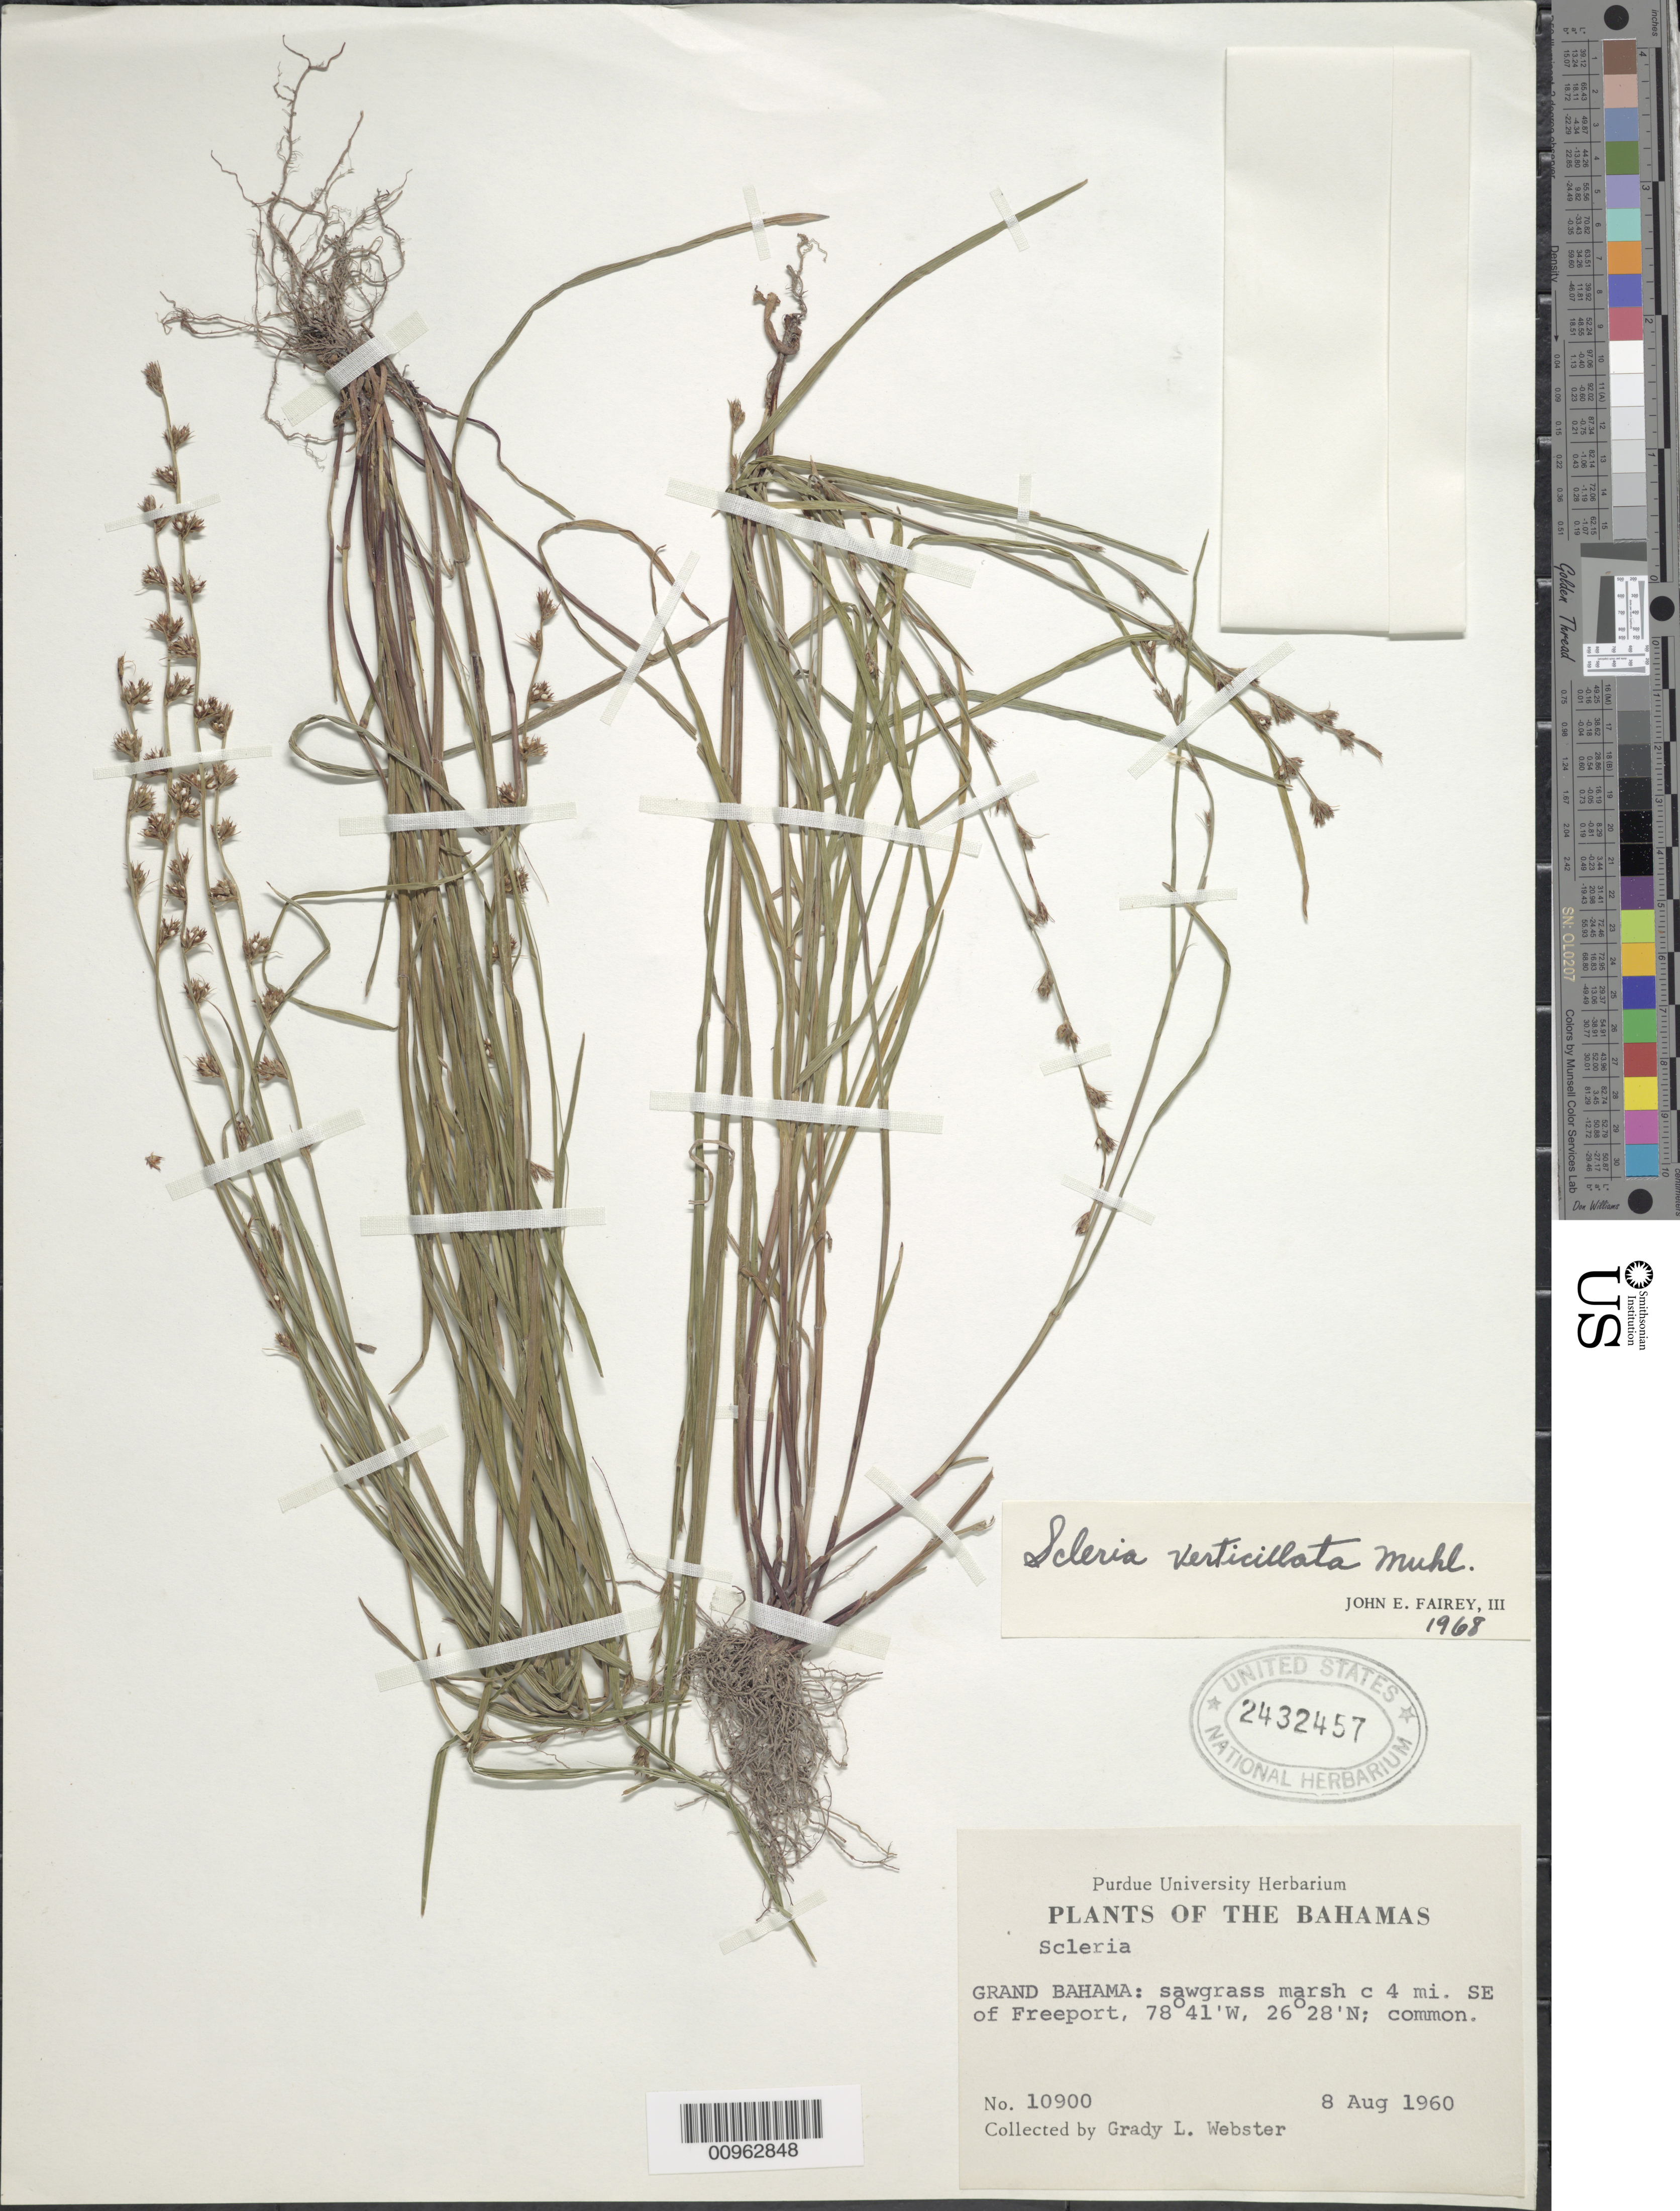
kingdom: Plantae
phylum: Tracheophyta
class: Liliopsida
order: Poales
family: Cyperaceae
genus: Scleria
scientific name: Scleria verticillata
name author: Muhl. ex Willd.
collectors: G. L. Webster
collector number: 10900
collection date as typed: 08 Aug 1960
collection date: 1960-08-08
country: Bahamas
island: Grand Bahama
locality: Ca. 4 mi SE of Freeport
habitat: Sawgrass marsh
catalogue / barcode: US 2432457